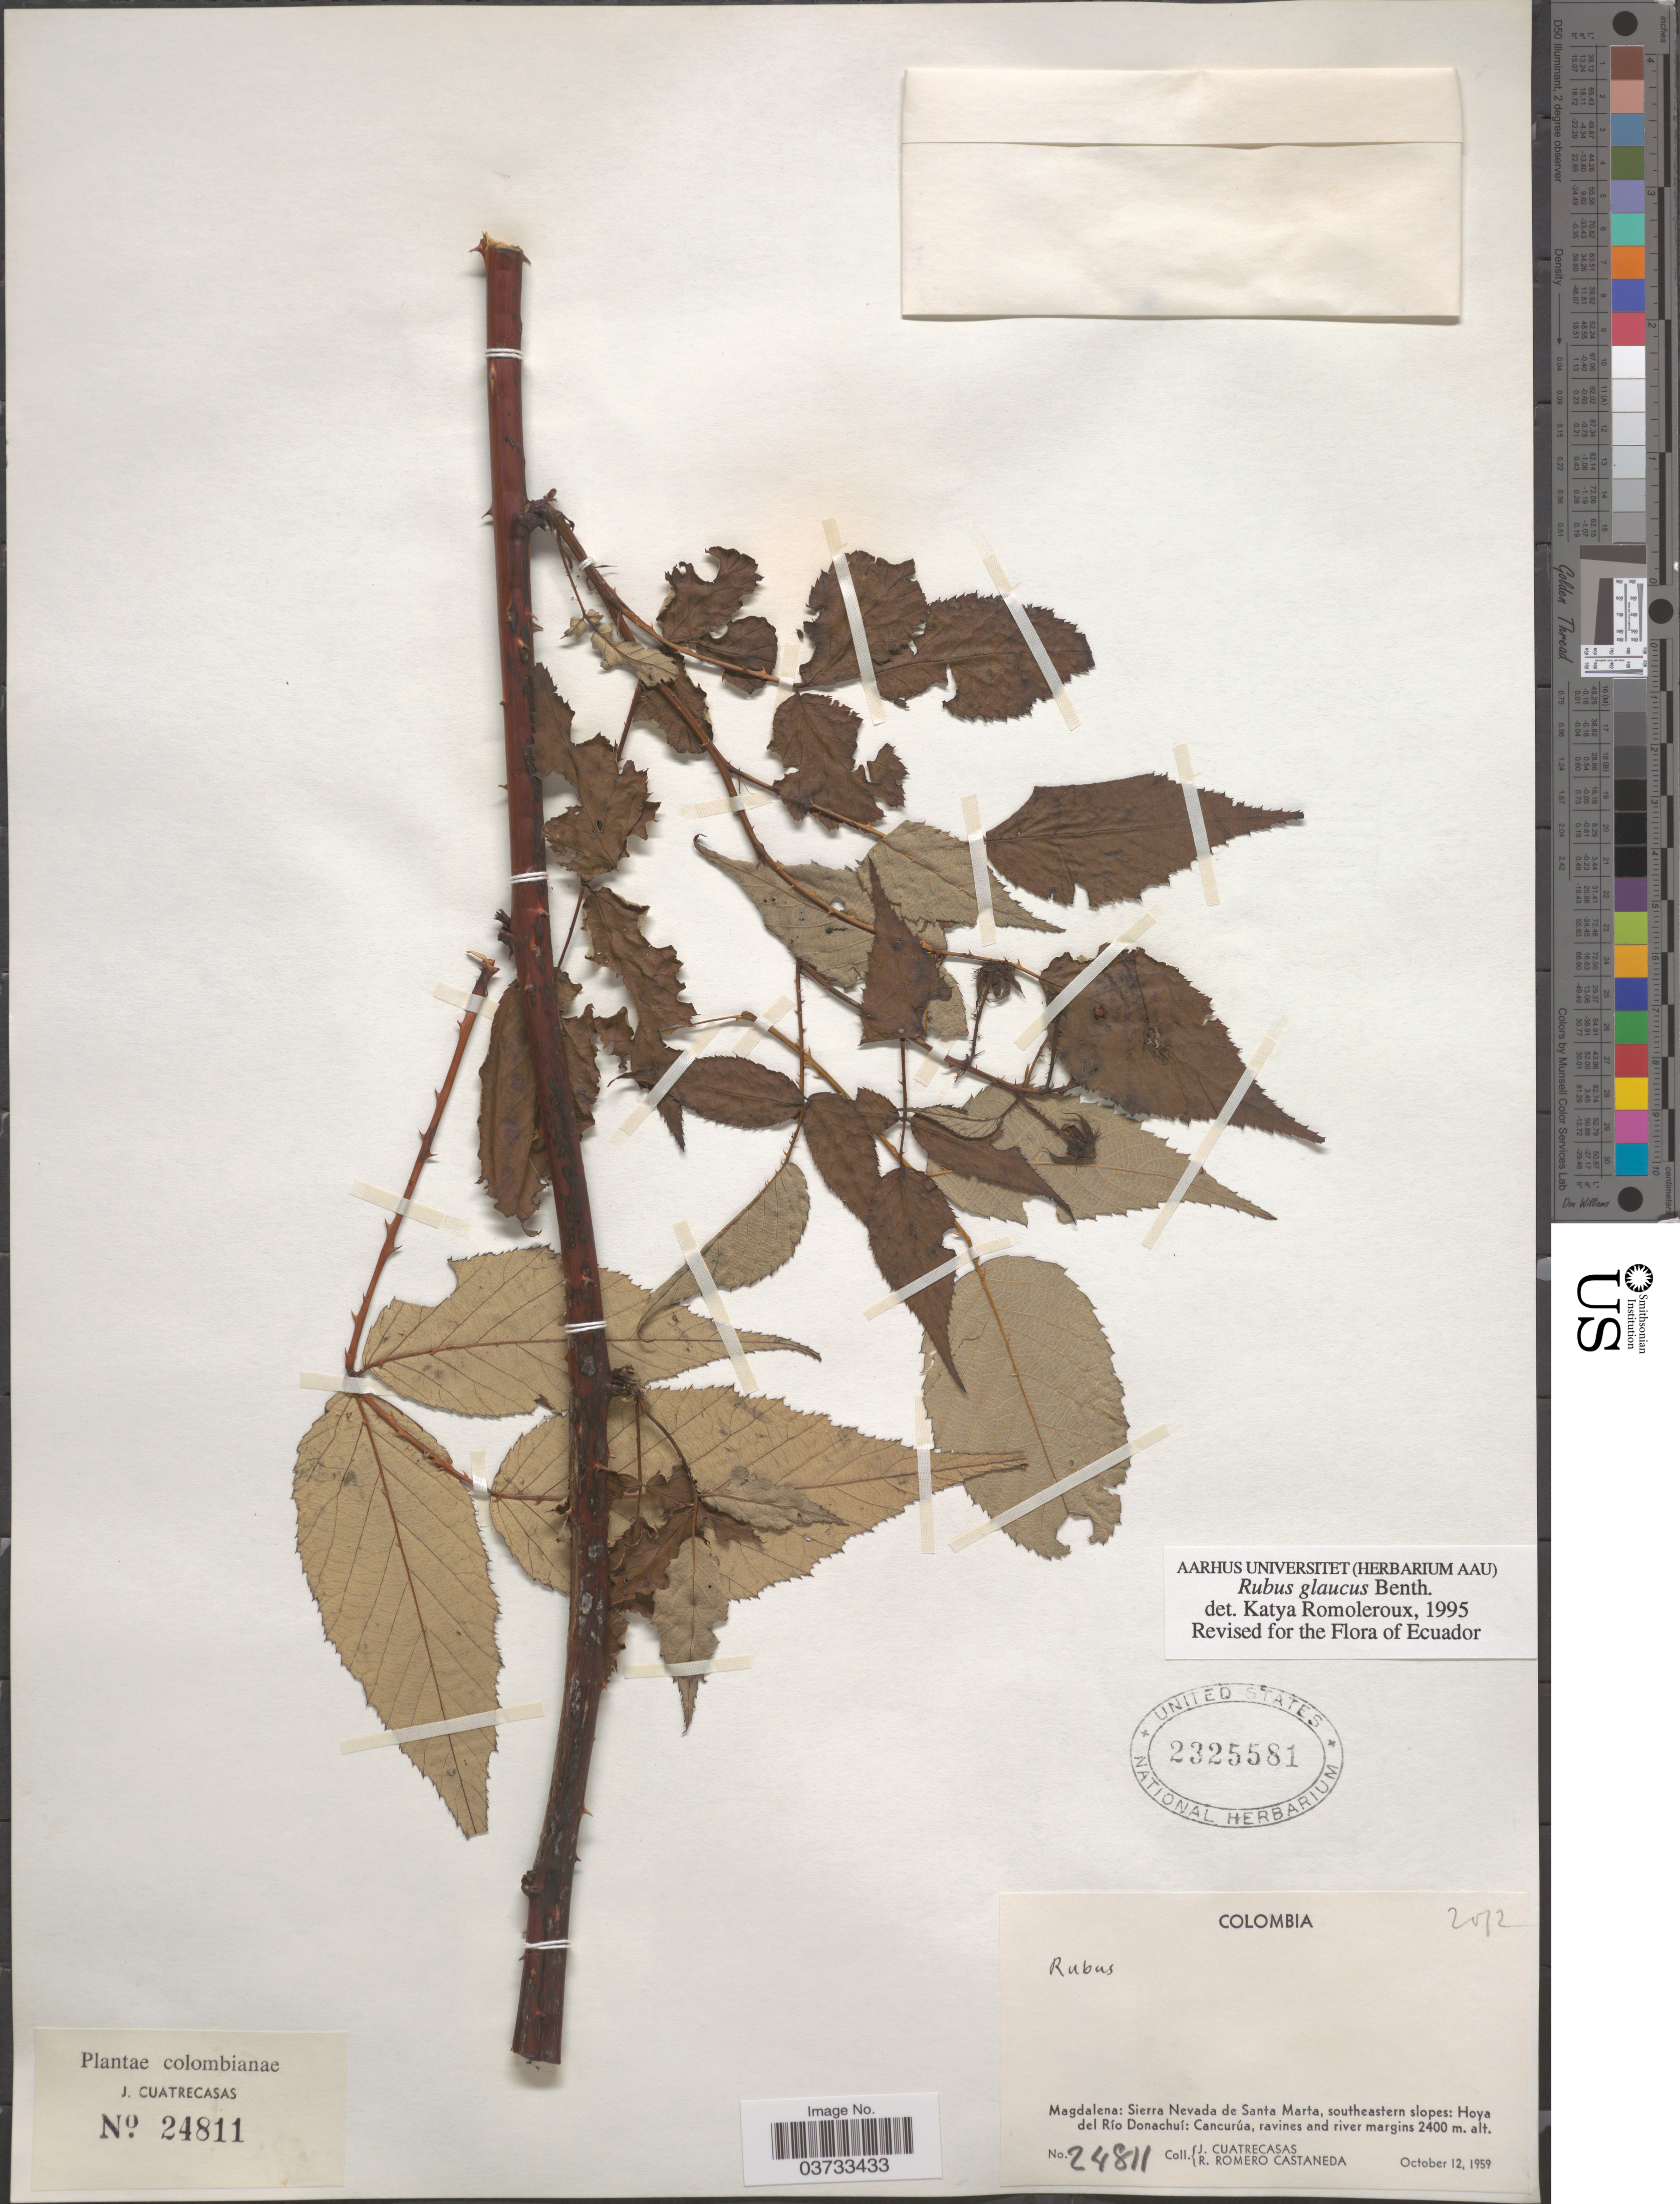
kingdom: Plantae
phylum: Tracheophyta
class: Magnoliopsida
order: Rosales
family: Rosaceae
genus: Rubus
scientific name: Rubus glaucus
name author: Benth.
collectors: J. Cuatrecasas & R. Romero Castañeda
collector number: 24811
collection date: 1959-10-12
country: Colombia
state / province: Magdalena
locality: Sierra Nevada de Santa Marta, southeastern slopes: Hoya del Río Donachuí: Cancurúa, ravines and river margins.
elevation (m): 2400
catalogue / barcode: US 2325581